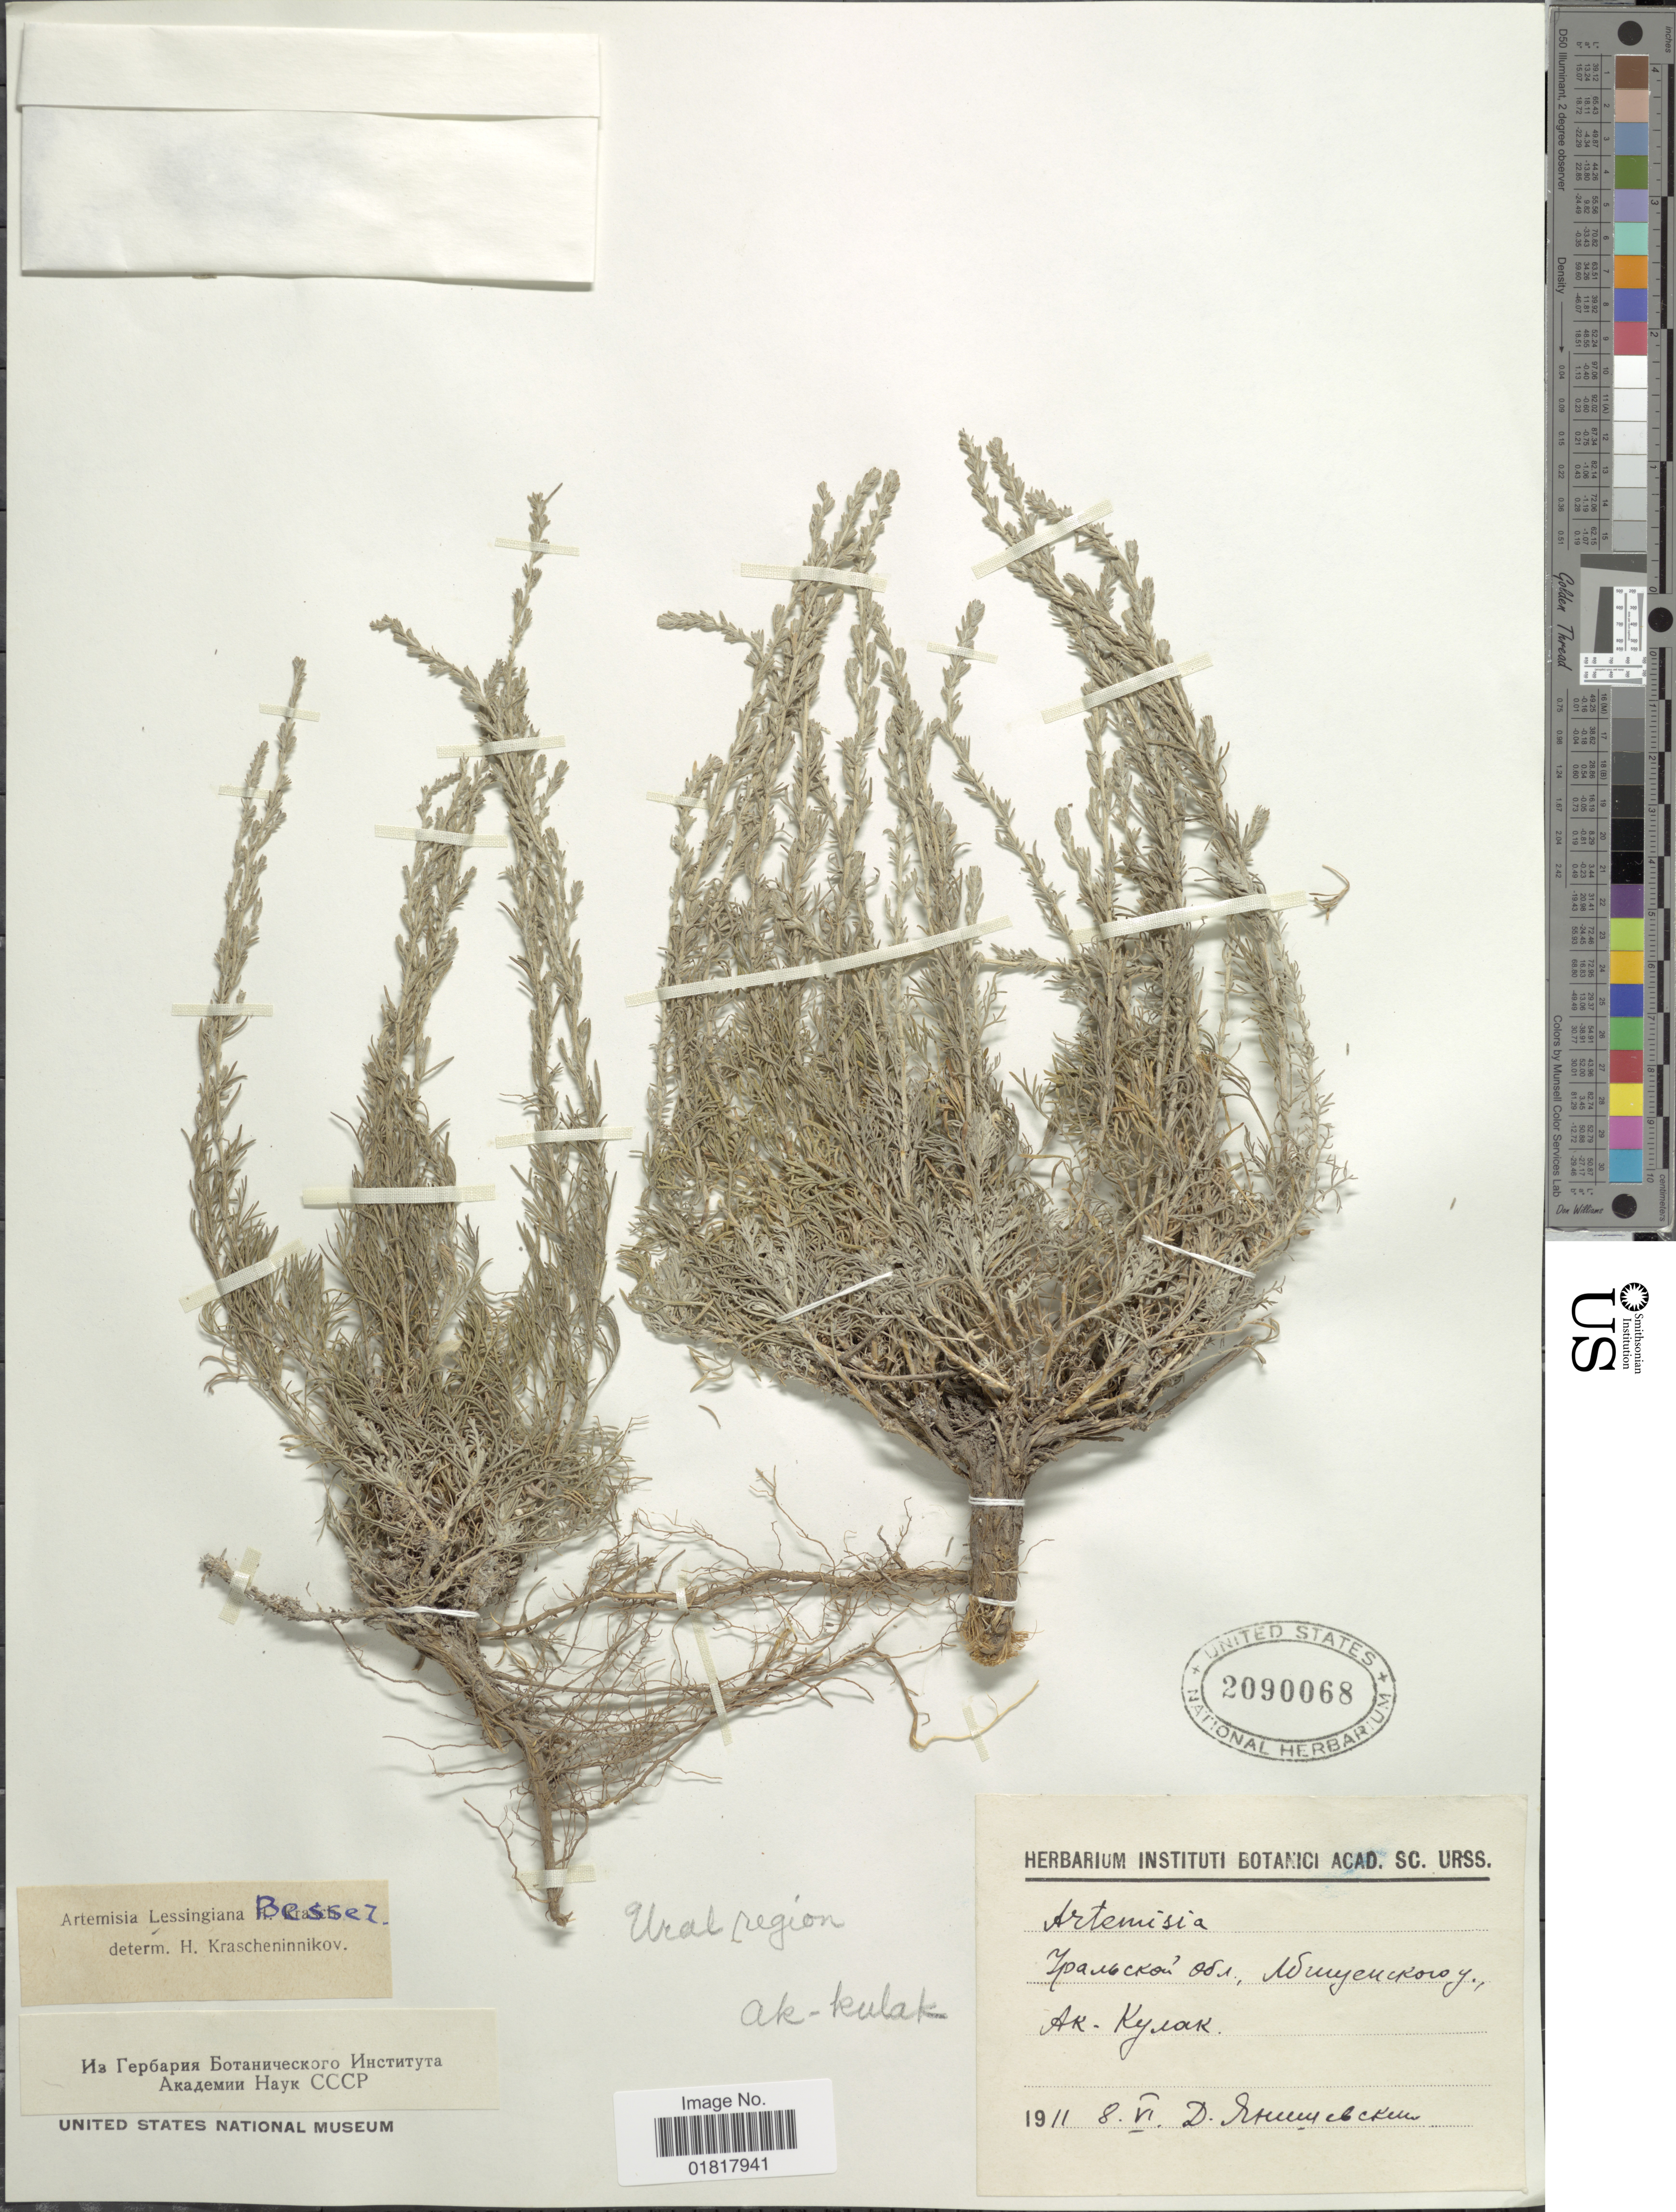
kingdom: Plantae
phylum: Tracheophyta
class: Magnoliopsida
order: Asterales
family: Asteraceae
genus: Artemisia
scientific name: Artemisia lessingiana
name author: Besser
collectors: D. Eteceyebckern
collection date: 1911-06-08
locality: Panckon ody, Wuyeyckoro y., Ak. Keynak [unsure placement] [interpreted]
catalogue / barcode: US 2090068